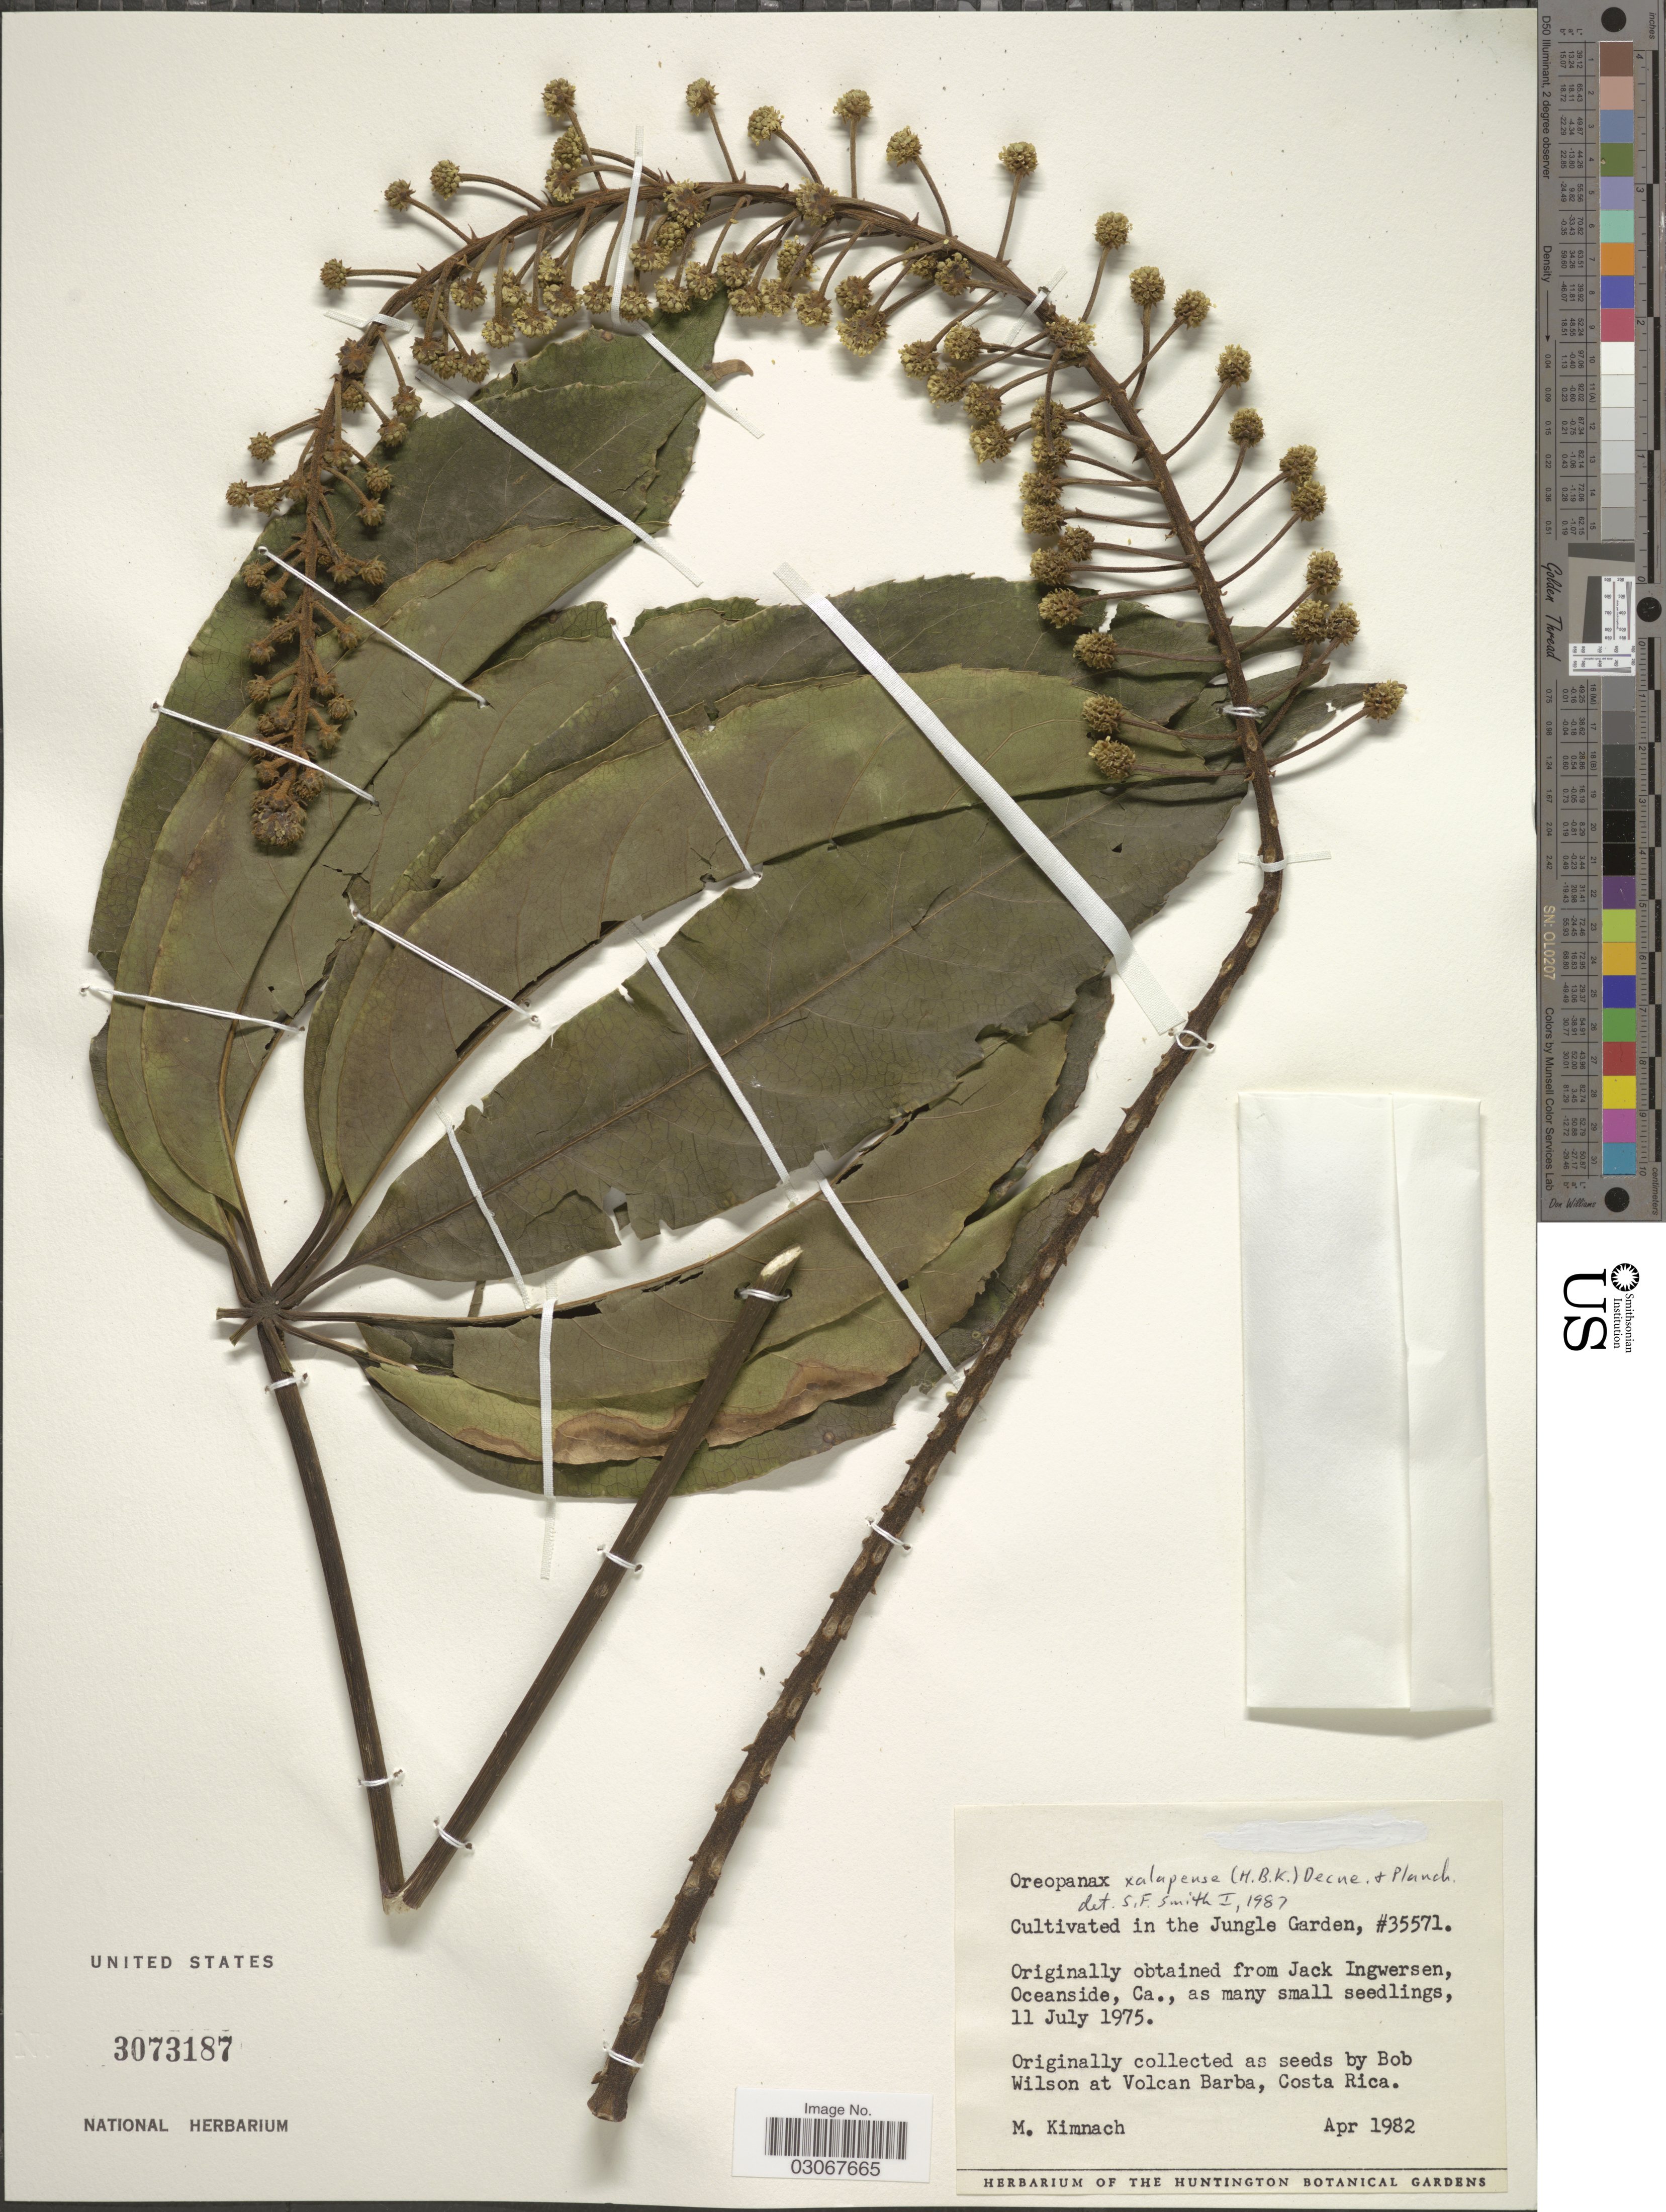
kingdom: Plantae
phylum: Tracheophyta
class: Magnoliopsida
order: Apiales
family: Araliaceae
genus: Oreopanax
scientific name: Oreopanax xalapensis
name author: (Kunth) Decne. & Planch.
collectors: M. W. Kimnach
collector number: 35571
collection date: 1982-04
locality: Jungle Garden.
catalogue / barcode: US 3073187